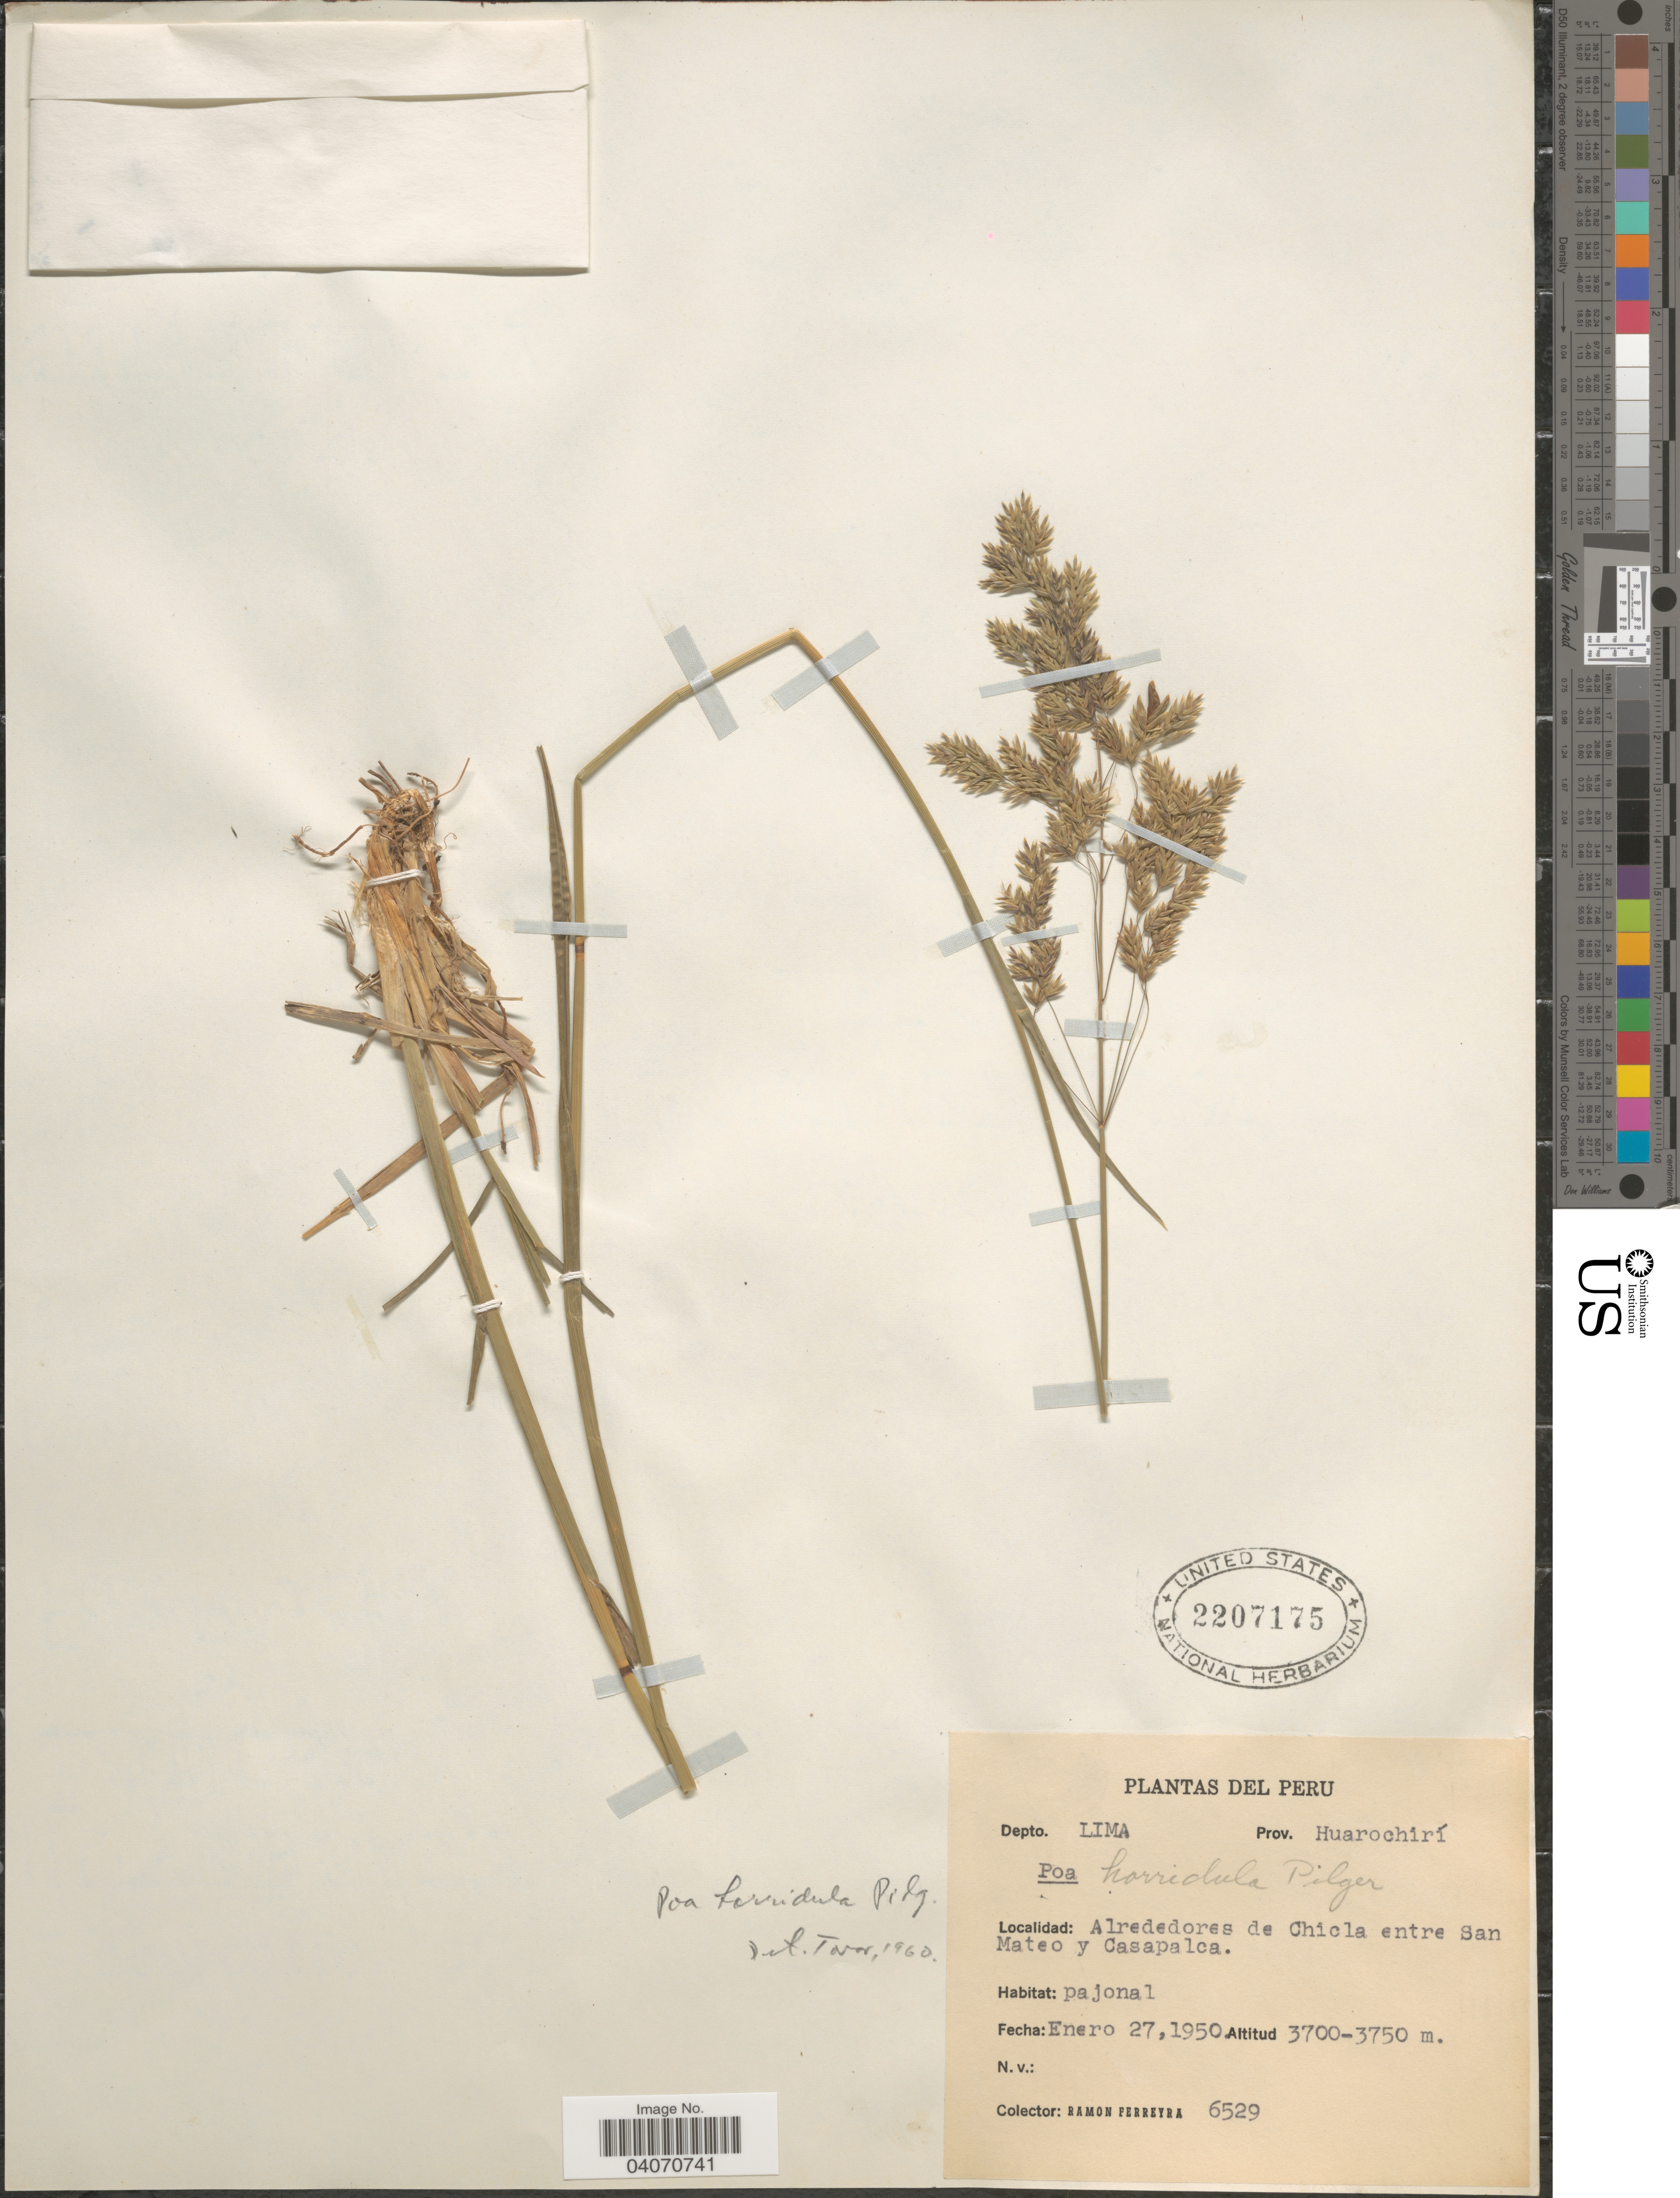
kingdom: Plantae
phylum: Tracheophyta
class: Liliopsida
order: Poales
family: Poaceae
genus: Poa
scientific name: Poa horridula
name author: Pilg.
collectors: R. A. Ferreyra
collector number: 6529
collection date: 1950-01-27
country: Peru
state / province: Lima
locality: Depto. Lima. Prov. Huarochirí. Alrededores de Chicla entre San Mateo y Casapalca.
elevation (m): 3700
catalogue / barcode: US 2207175